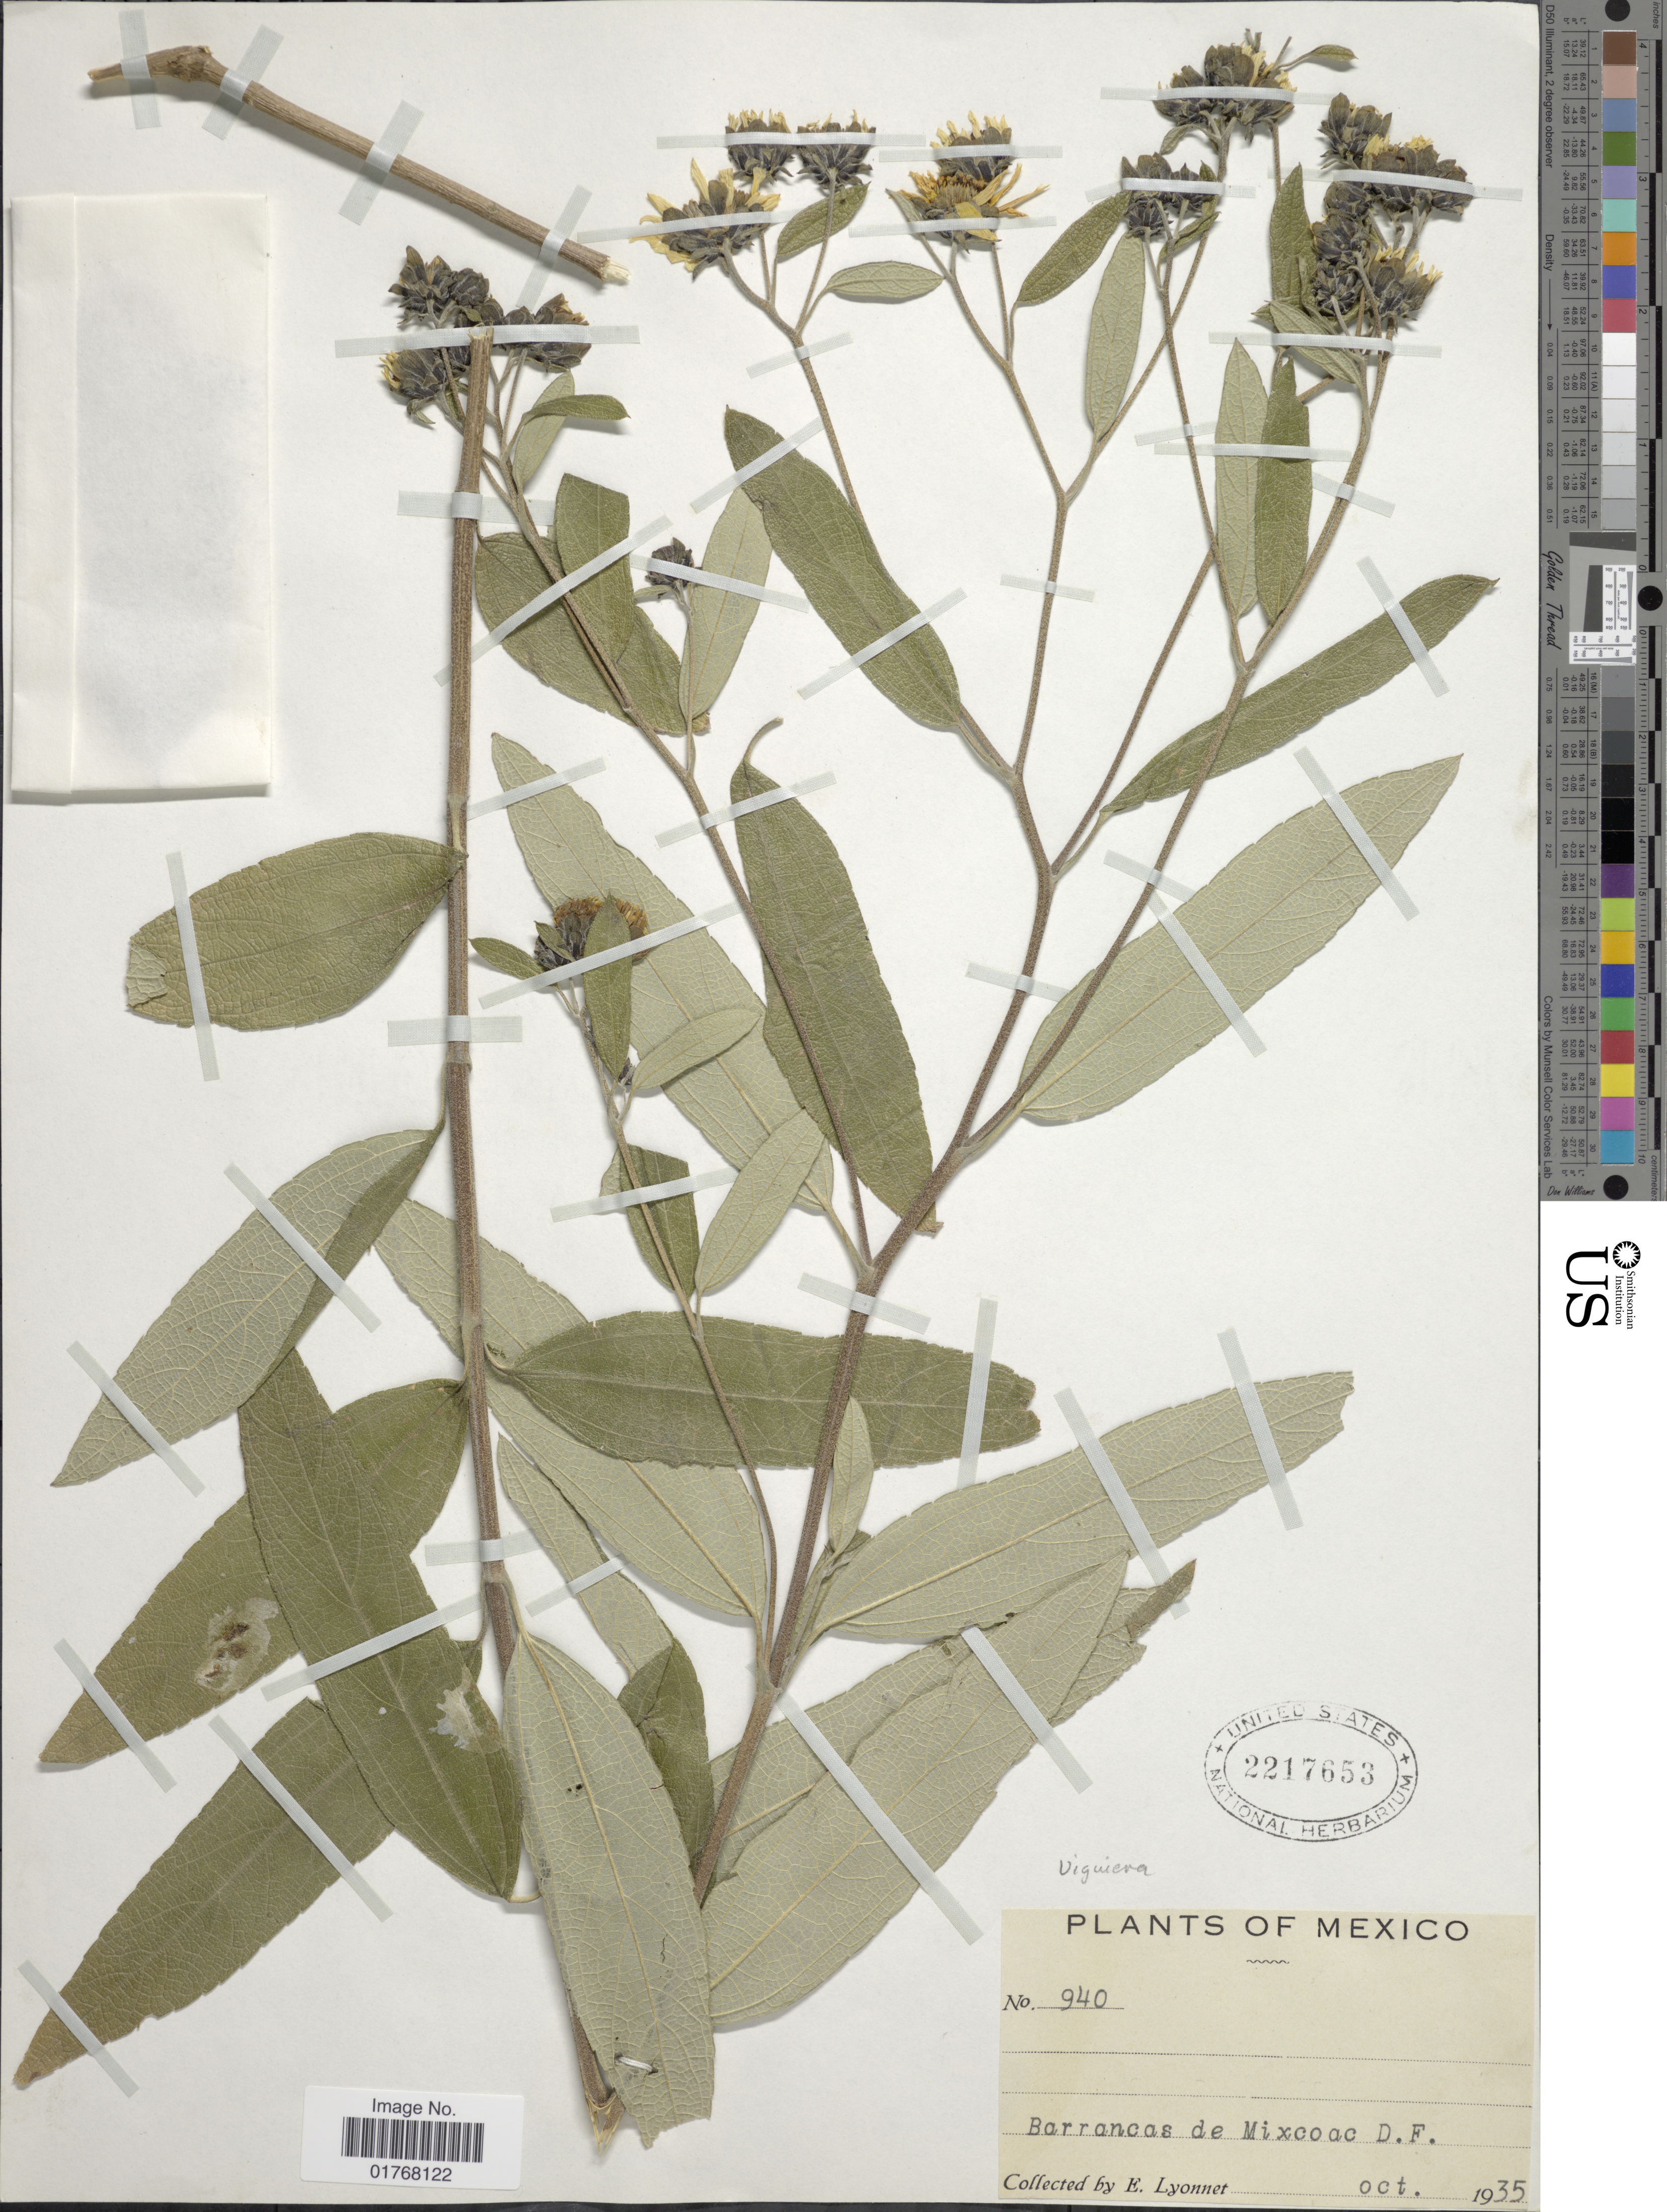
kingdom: Plantae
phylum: Tracheophyta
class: Magnoliopsida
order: Asterales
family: Asteraceae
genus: Viguiera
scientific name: Viguiera hemsleyana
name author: S.F. Blake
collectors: E. Lyonnet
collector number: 940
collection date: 1935-10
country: Mexico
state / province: Distrito Federal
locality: Barrancas de Mixcoac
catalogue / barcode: US 2217653